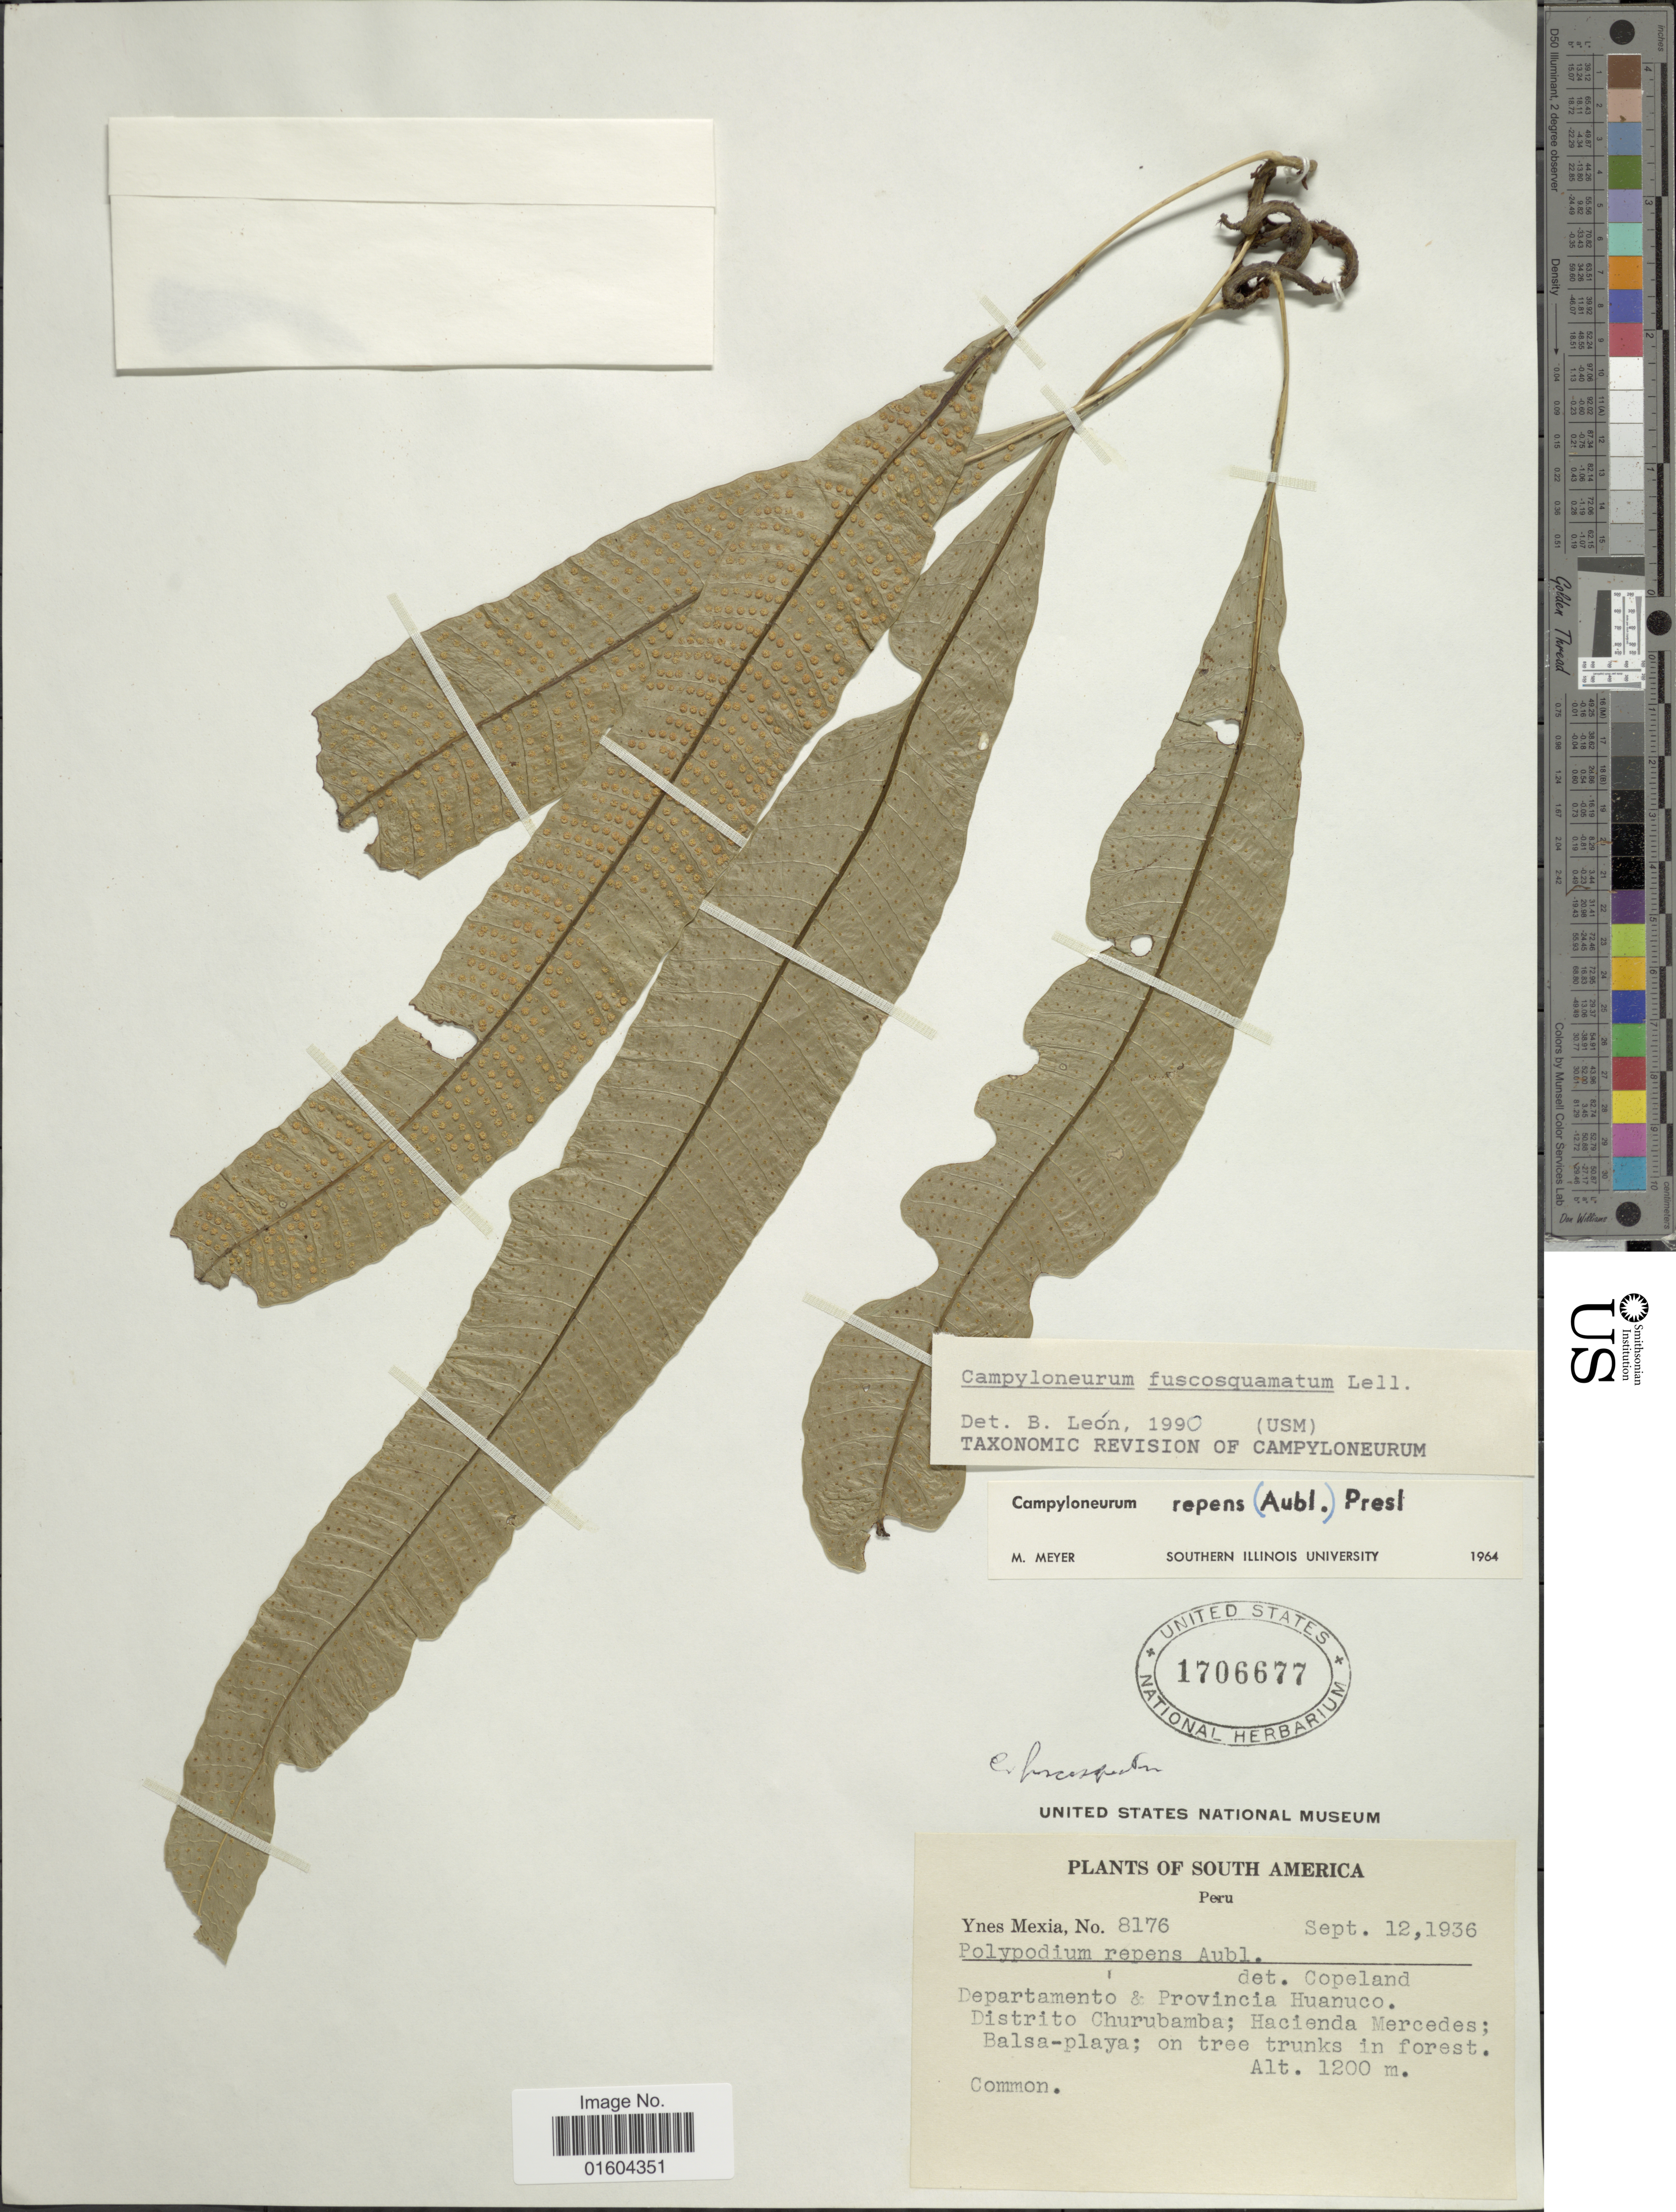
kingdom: Plantae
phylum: Tracheophyta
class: Polypodiopsida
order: Polypodiales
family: Polypodiaceae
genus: Campyloneurum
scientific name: Campyloneurum fuscosquamatum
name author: Lellinger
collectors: Y. Mexia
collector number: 8176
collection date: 1936-09-12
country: Peru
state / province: Huánuco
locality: South America, Peru. Departamento & Provincia Huanuco, Distrito Churubamba; Hacienda Mercedes. Balsa-playa.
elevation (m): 1200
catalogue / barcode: US 1706677